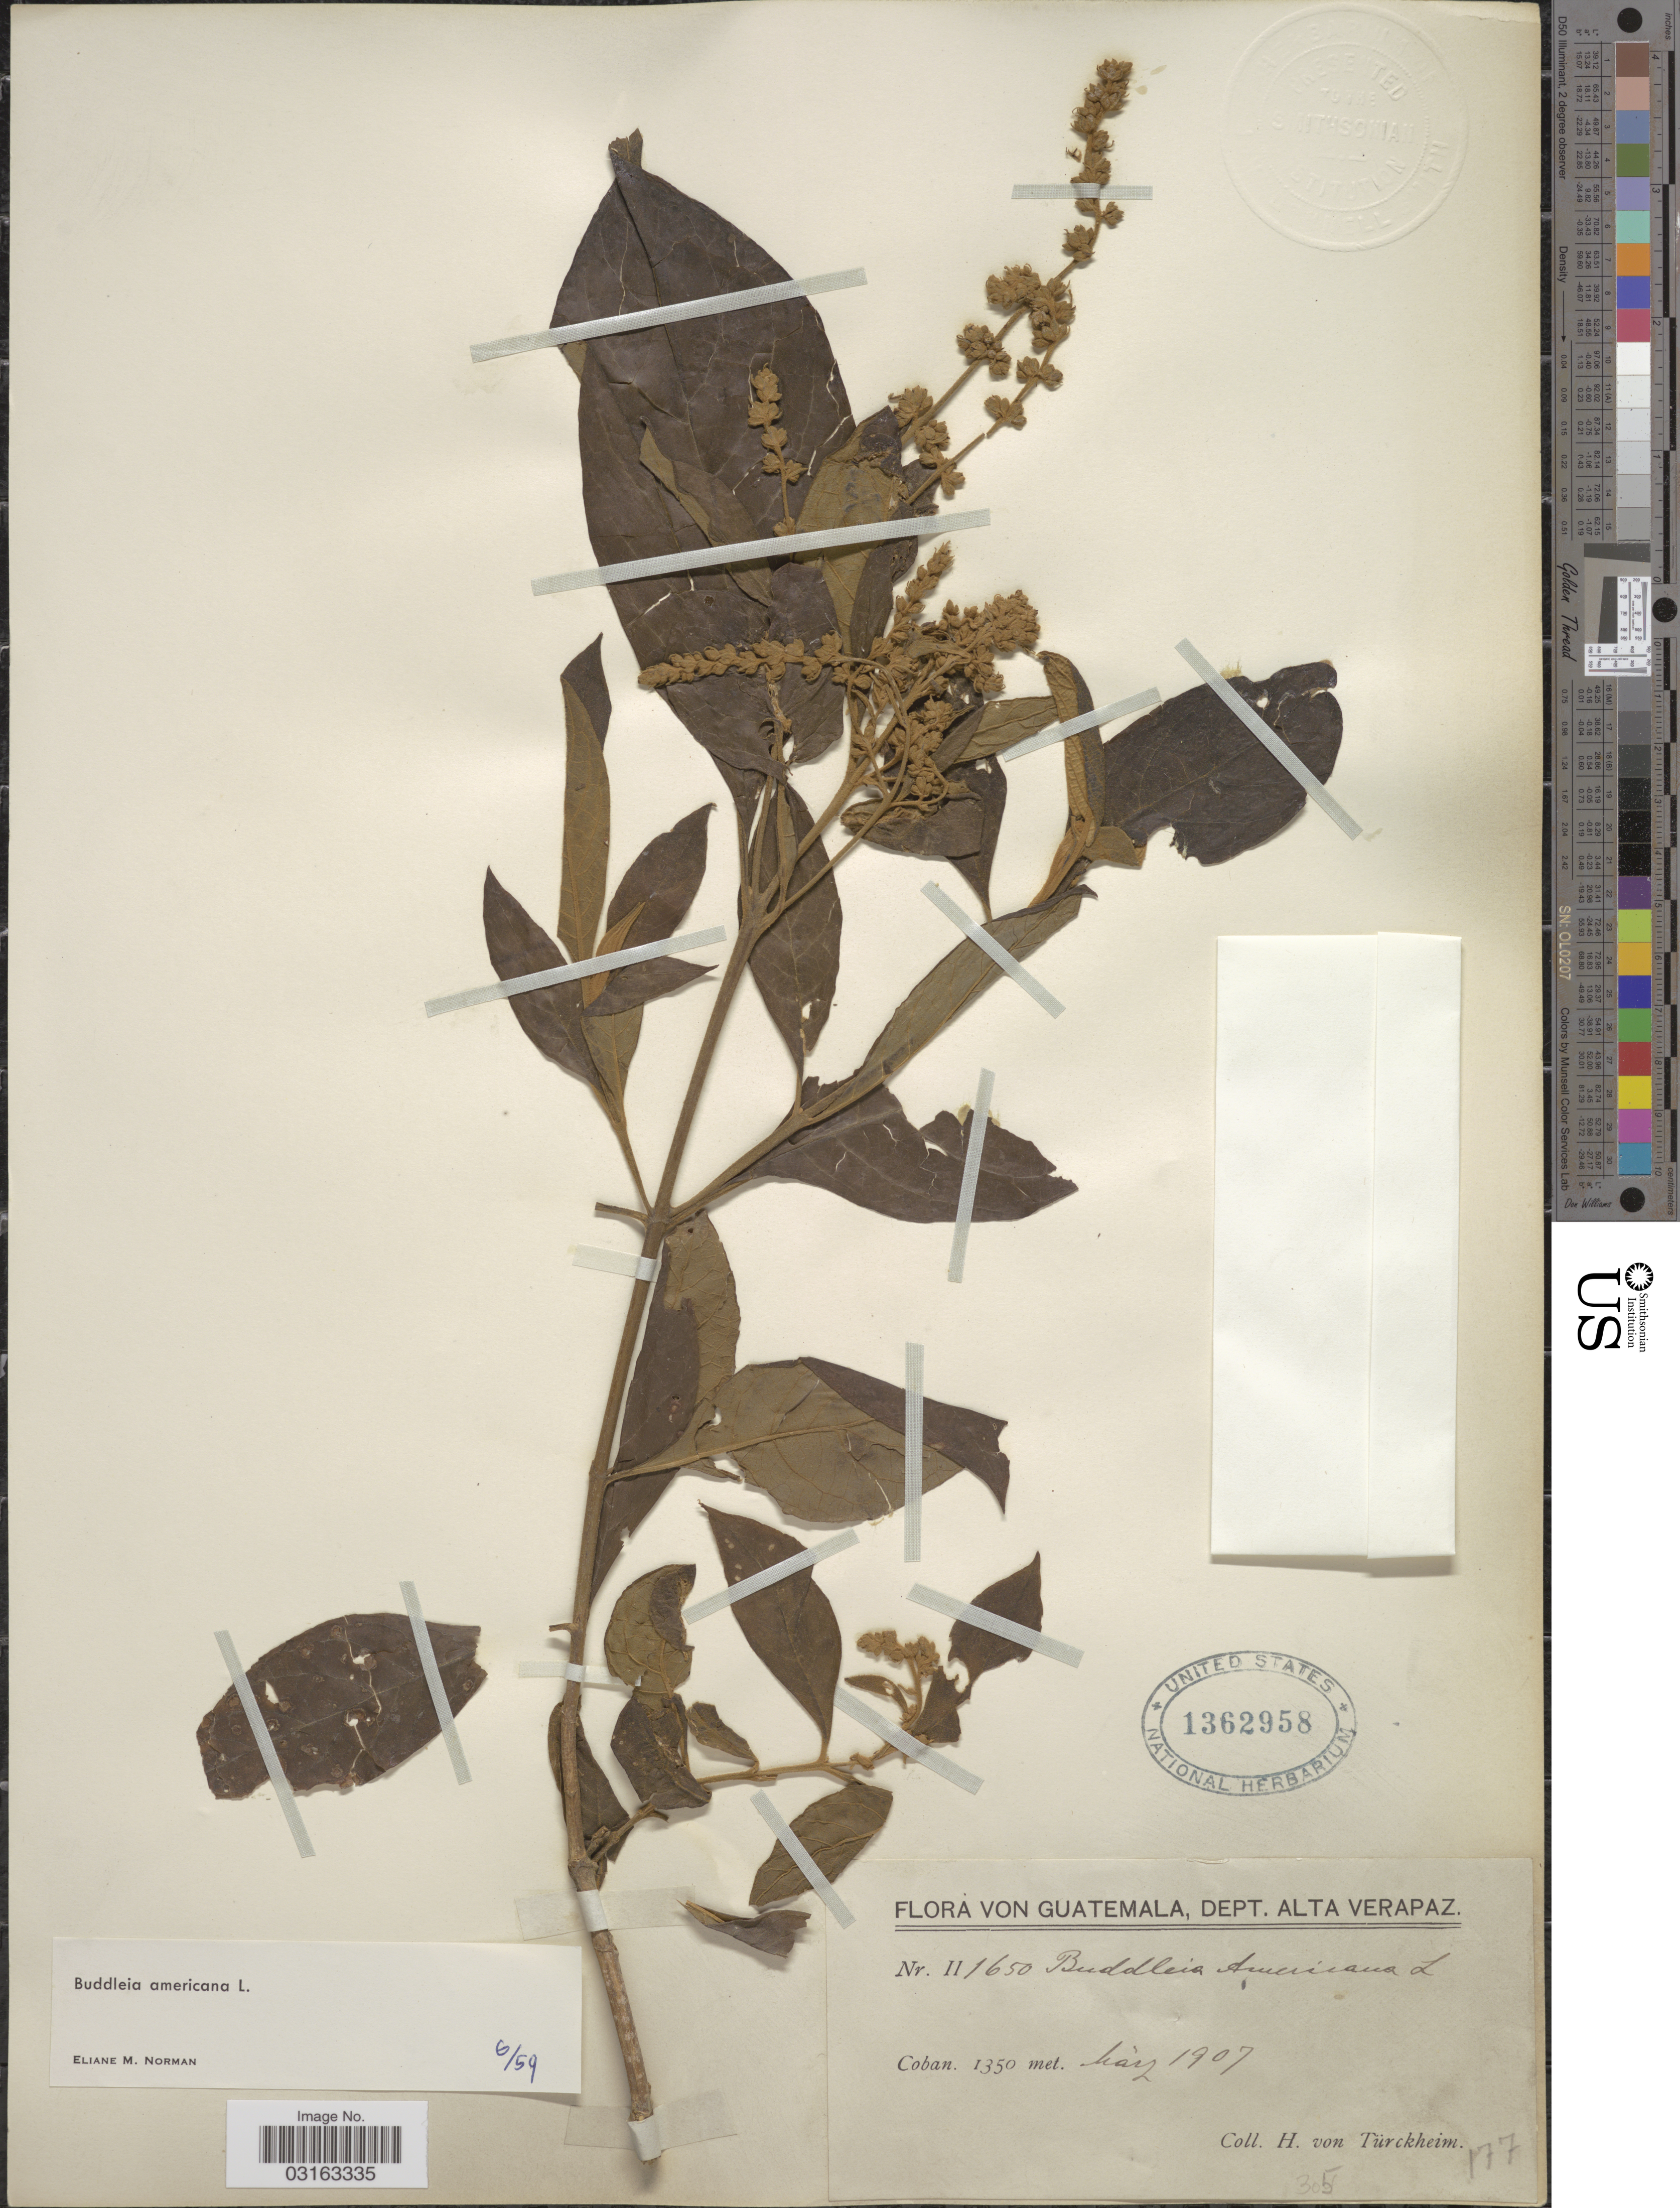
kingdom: Plantae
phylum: Tracheophyta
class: Magnoliopsida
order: Lamiales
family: Scrophulariaceae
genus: Buddleja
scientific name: Buddleja americana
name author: L.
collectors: H. von Türckheim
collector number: II1650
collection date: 1907-03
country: Guatemala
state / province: Alta Verapaz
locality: Dept. Alta Verapaz. Coban.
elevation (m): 1350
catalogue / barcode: US 1362958